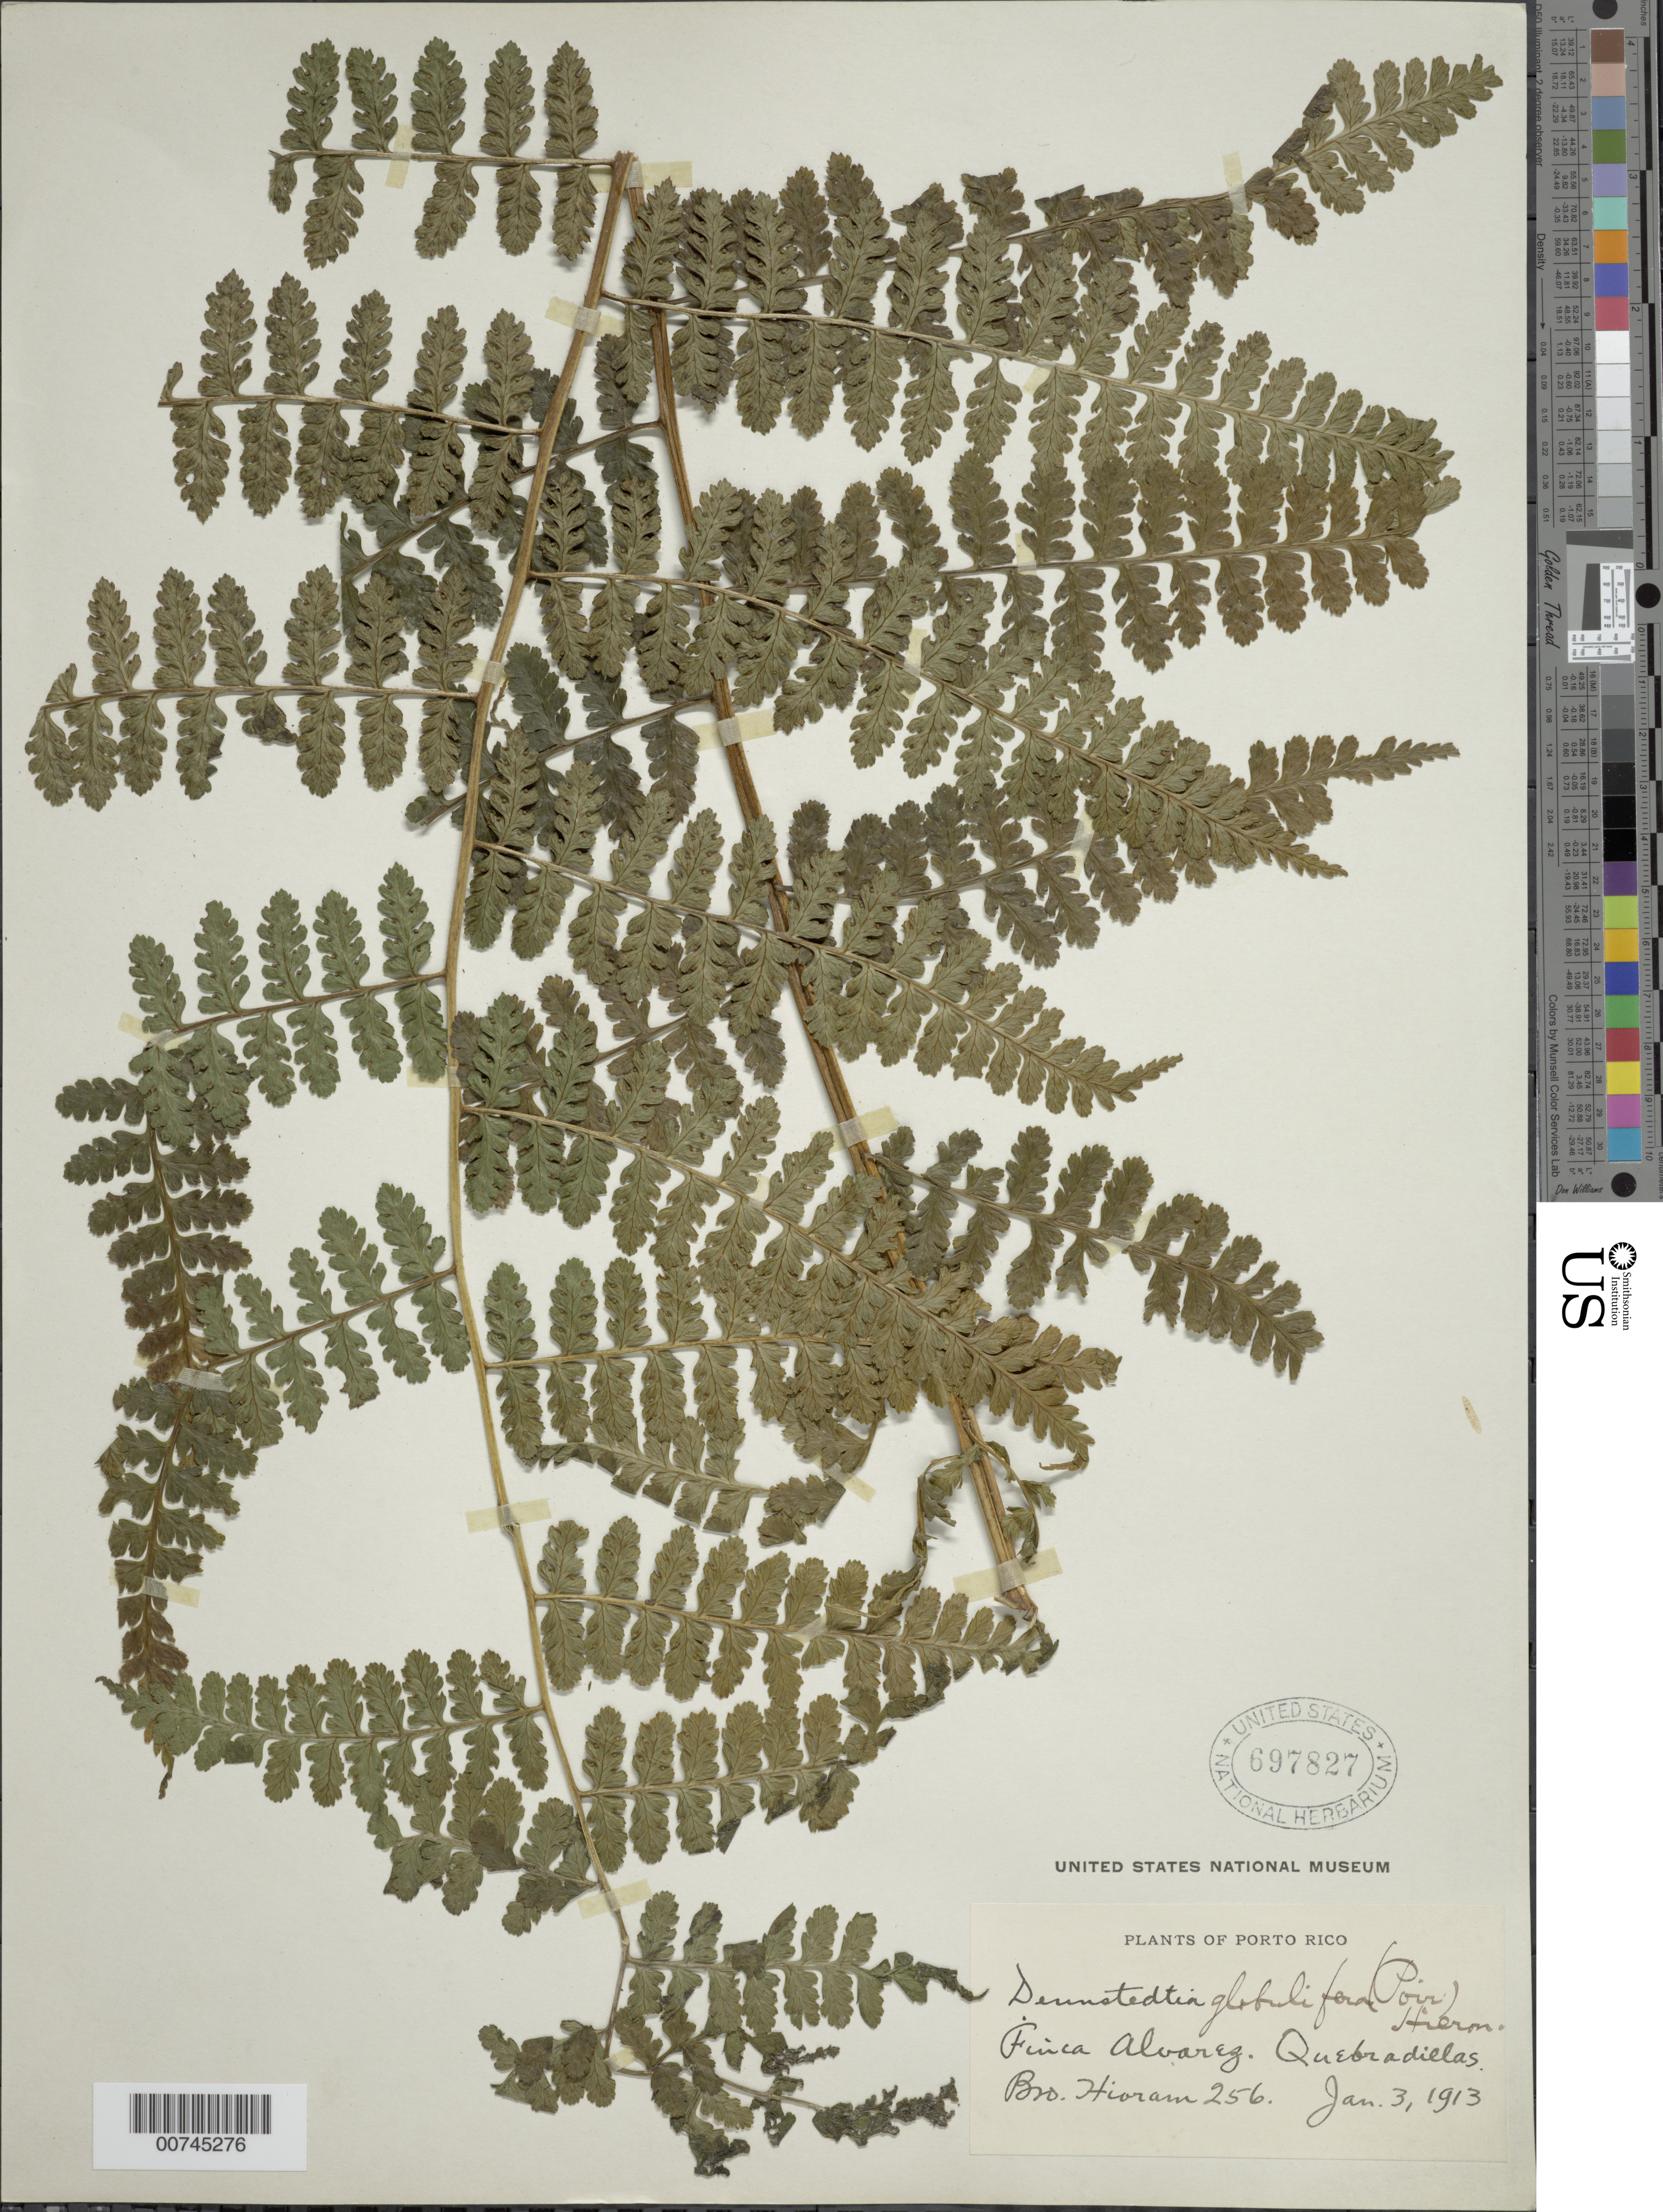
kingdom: Plantae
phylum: Tracheophyta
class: Polypodiopsida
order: Polypodiales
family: Dennstaedtiaceae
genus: Dennstaedtia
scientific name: Dennstaedtia globulifera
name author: (Poir.) Hieron.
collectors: Bro. Hioram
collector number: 256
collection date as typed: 03 Jan 1913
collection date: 1913-01-03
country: Puerto Rico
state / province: Quebradillas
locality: Finca Alvarez, Quebradillas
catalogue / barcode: US 697827